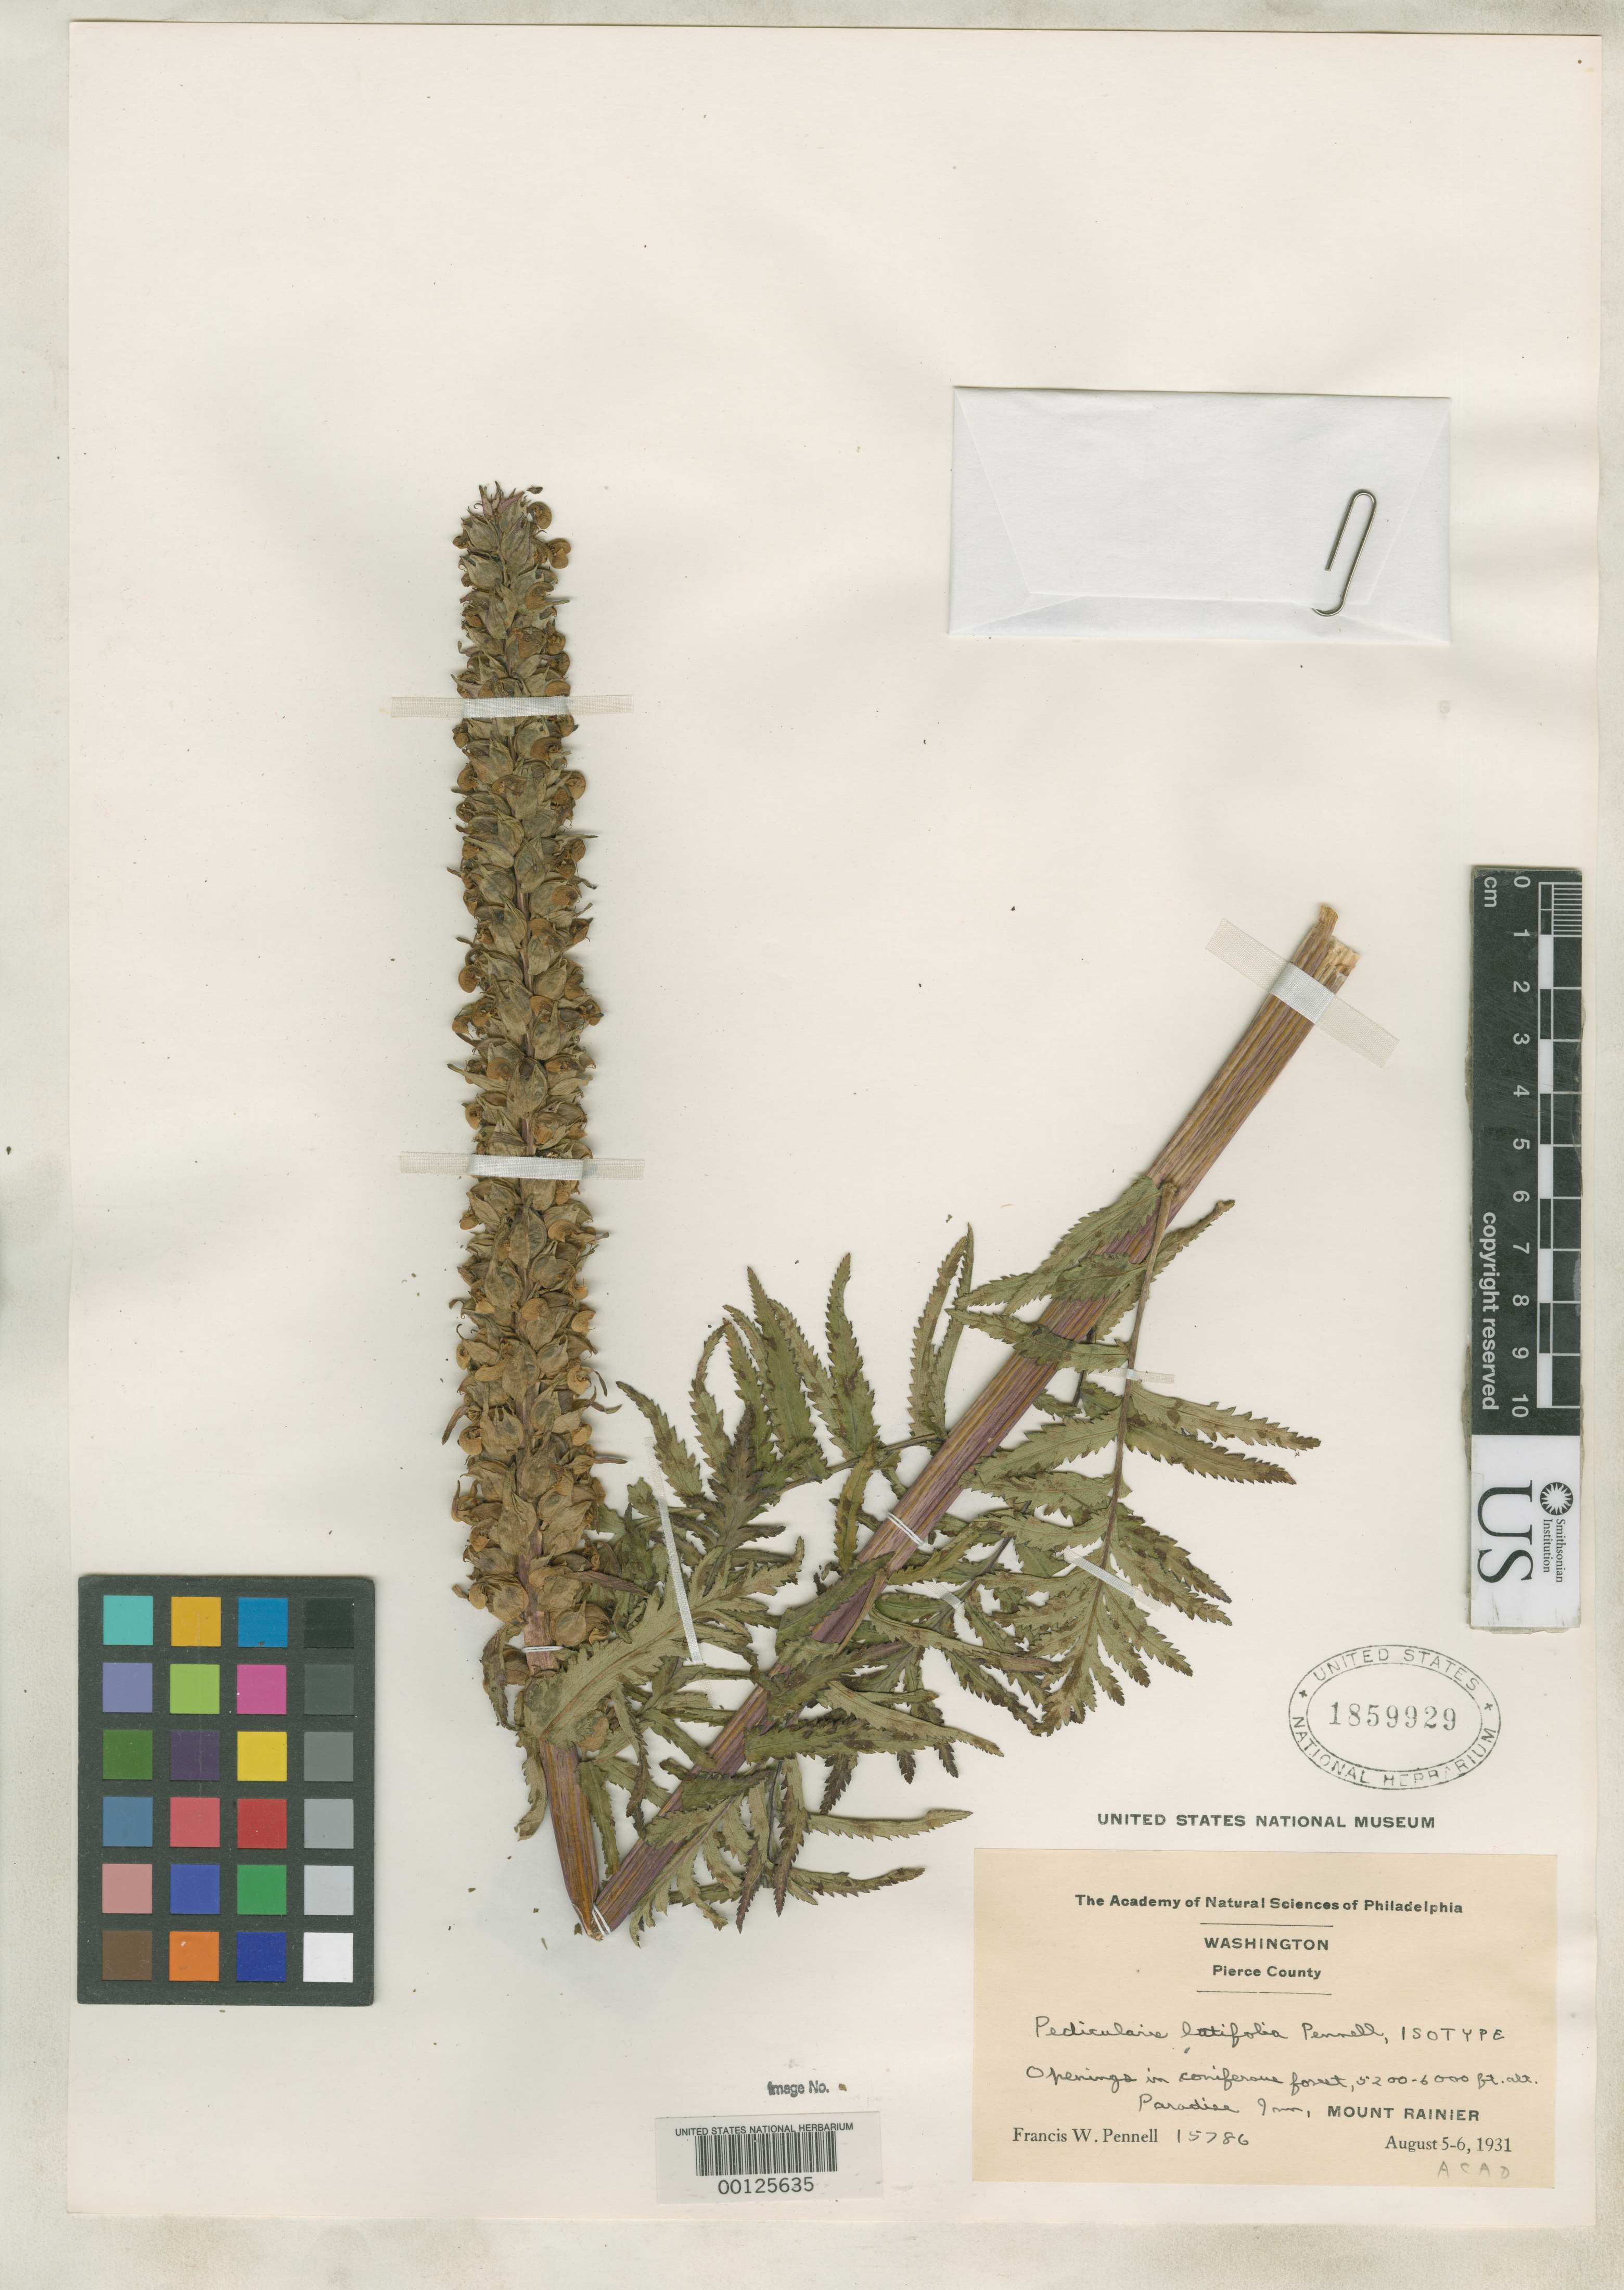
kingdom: Plantae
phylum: Tracheophyta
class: Magnoliopsida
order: Lamiales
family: Orobanchaceae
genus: Pedicularis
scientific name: Pedicularis latifolia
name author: Pennell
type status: Isotype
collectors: F. W. Pennell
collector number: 15786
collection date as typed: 05 Aug 1931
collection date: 1931-08-05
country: United States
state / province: Washington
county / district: Pierce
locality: Mt. Rainier.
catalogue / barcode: US 1859929